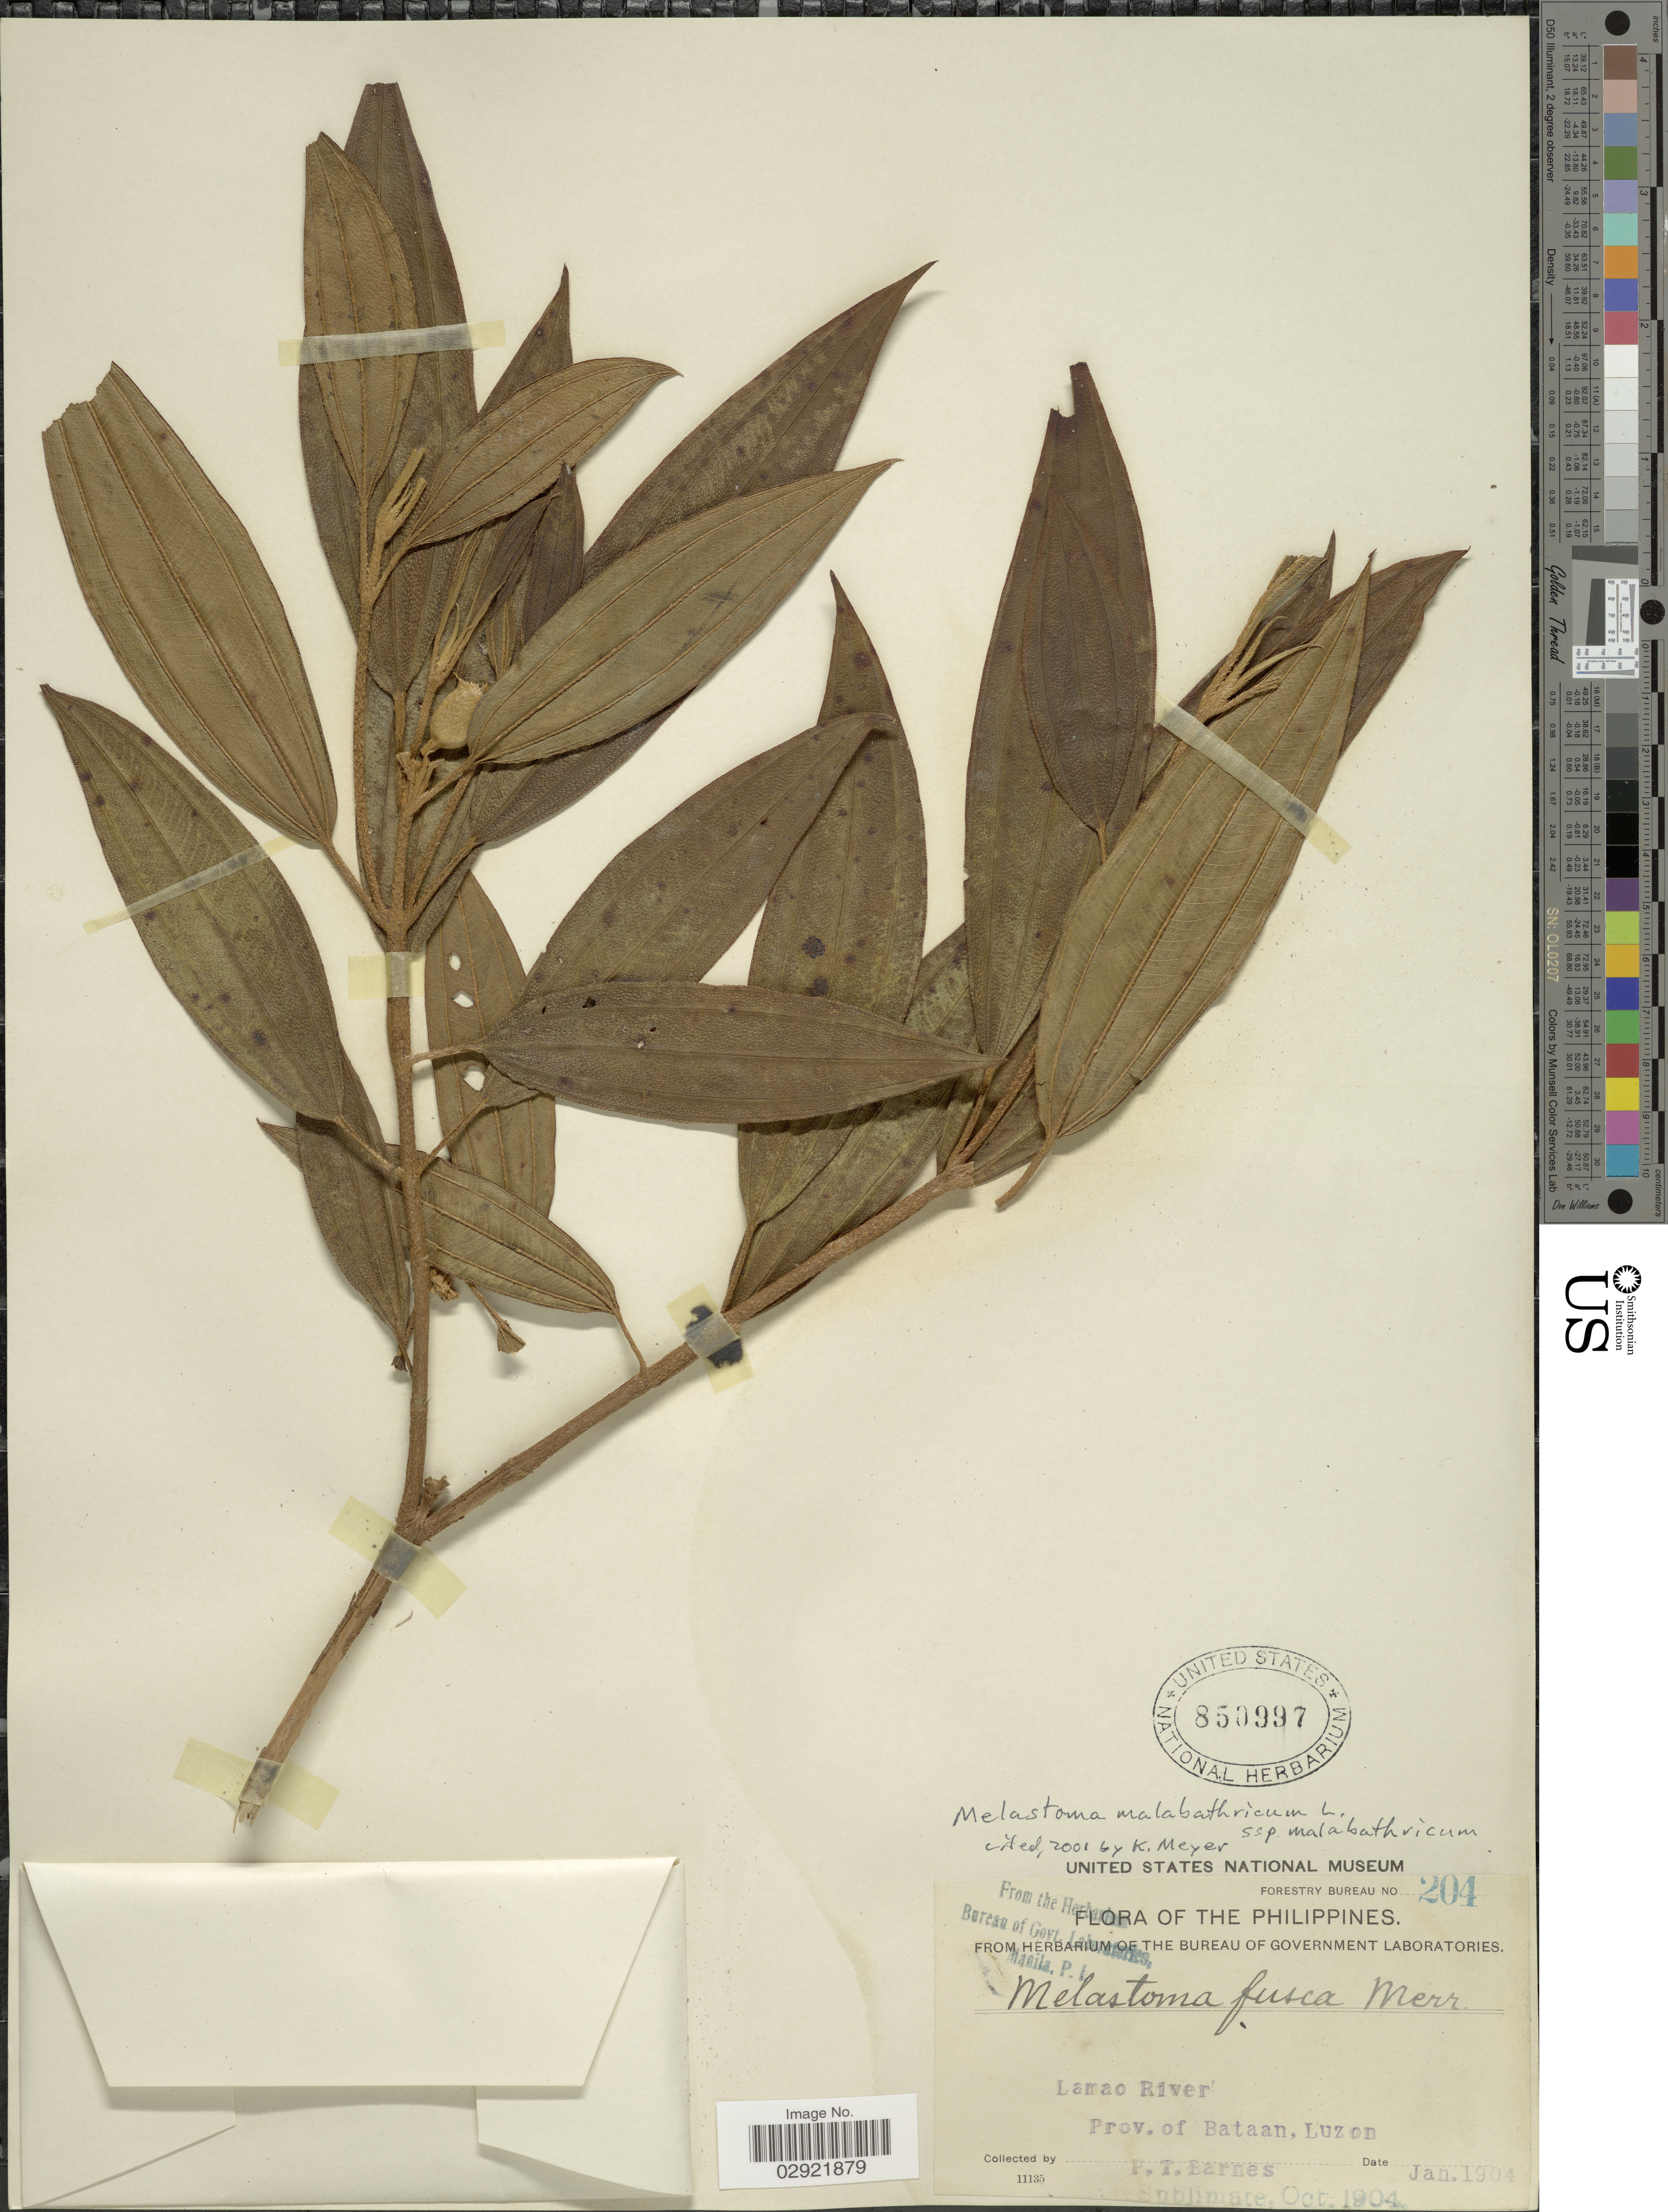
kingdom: Plantae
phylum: Tracheophyta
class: Magnoliopsida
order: Myrtales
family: Melastomataceae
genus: Melastoma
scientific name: Melastoma malabathricum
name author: L.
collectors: P. Barnes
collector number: Forestry Bureau 204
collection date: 1904-01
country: Philippines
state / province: Central Luzon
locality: Lamao River, Prov. of Bataan, Luzon.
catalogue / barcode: US 850997